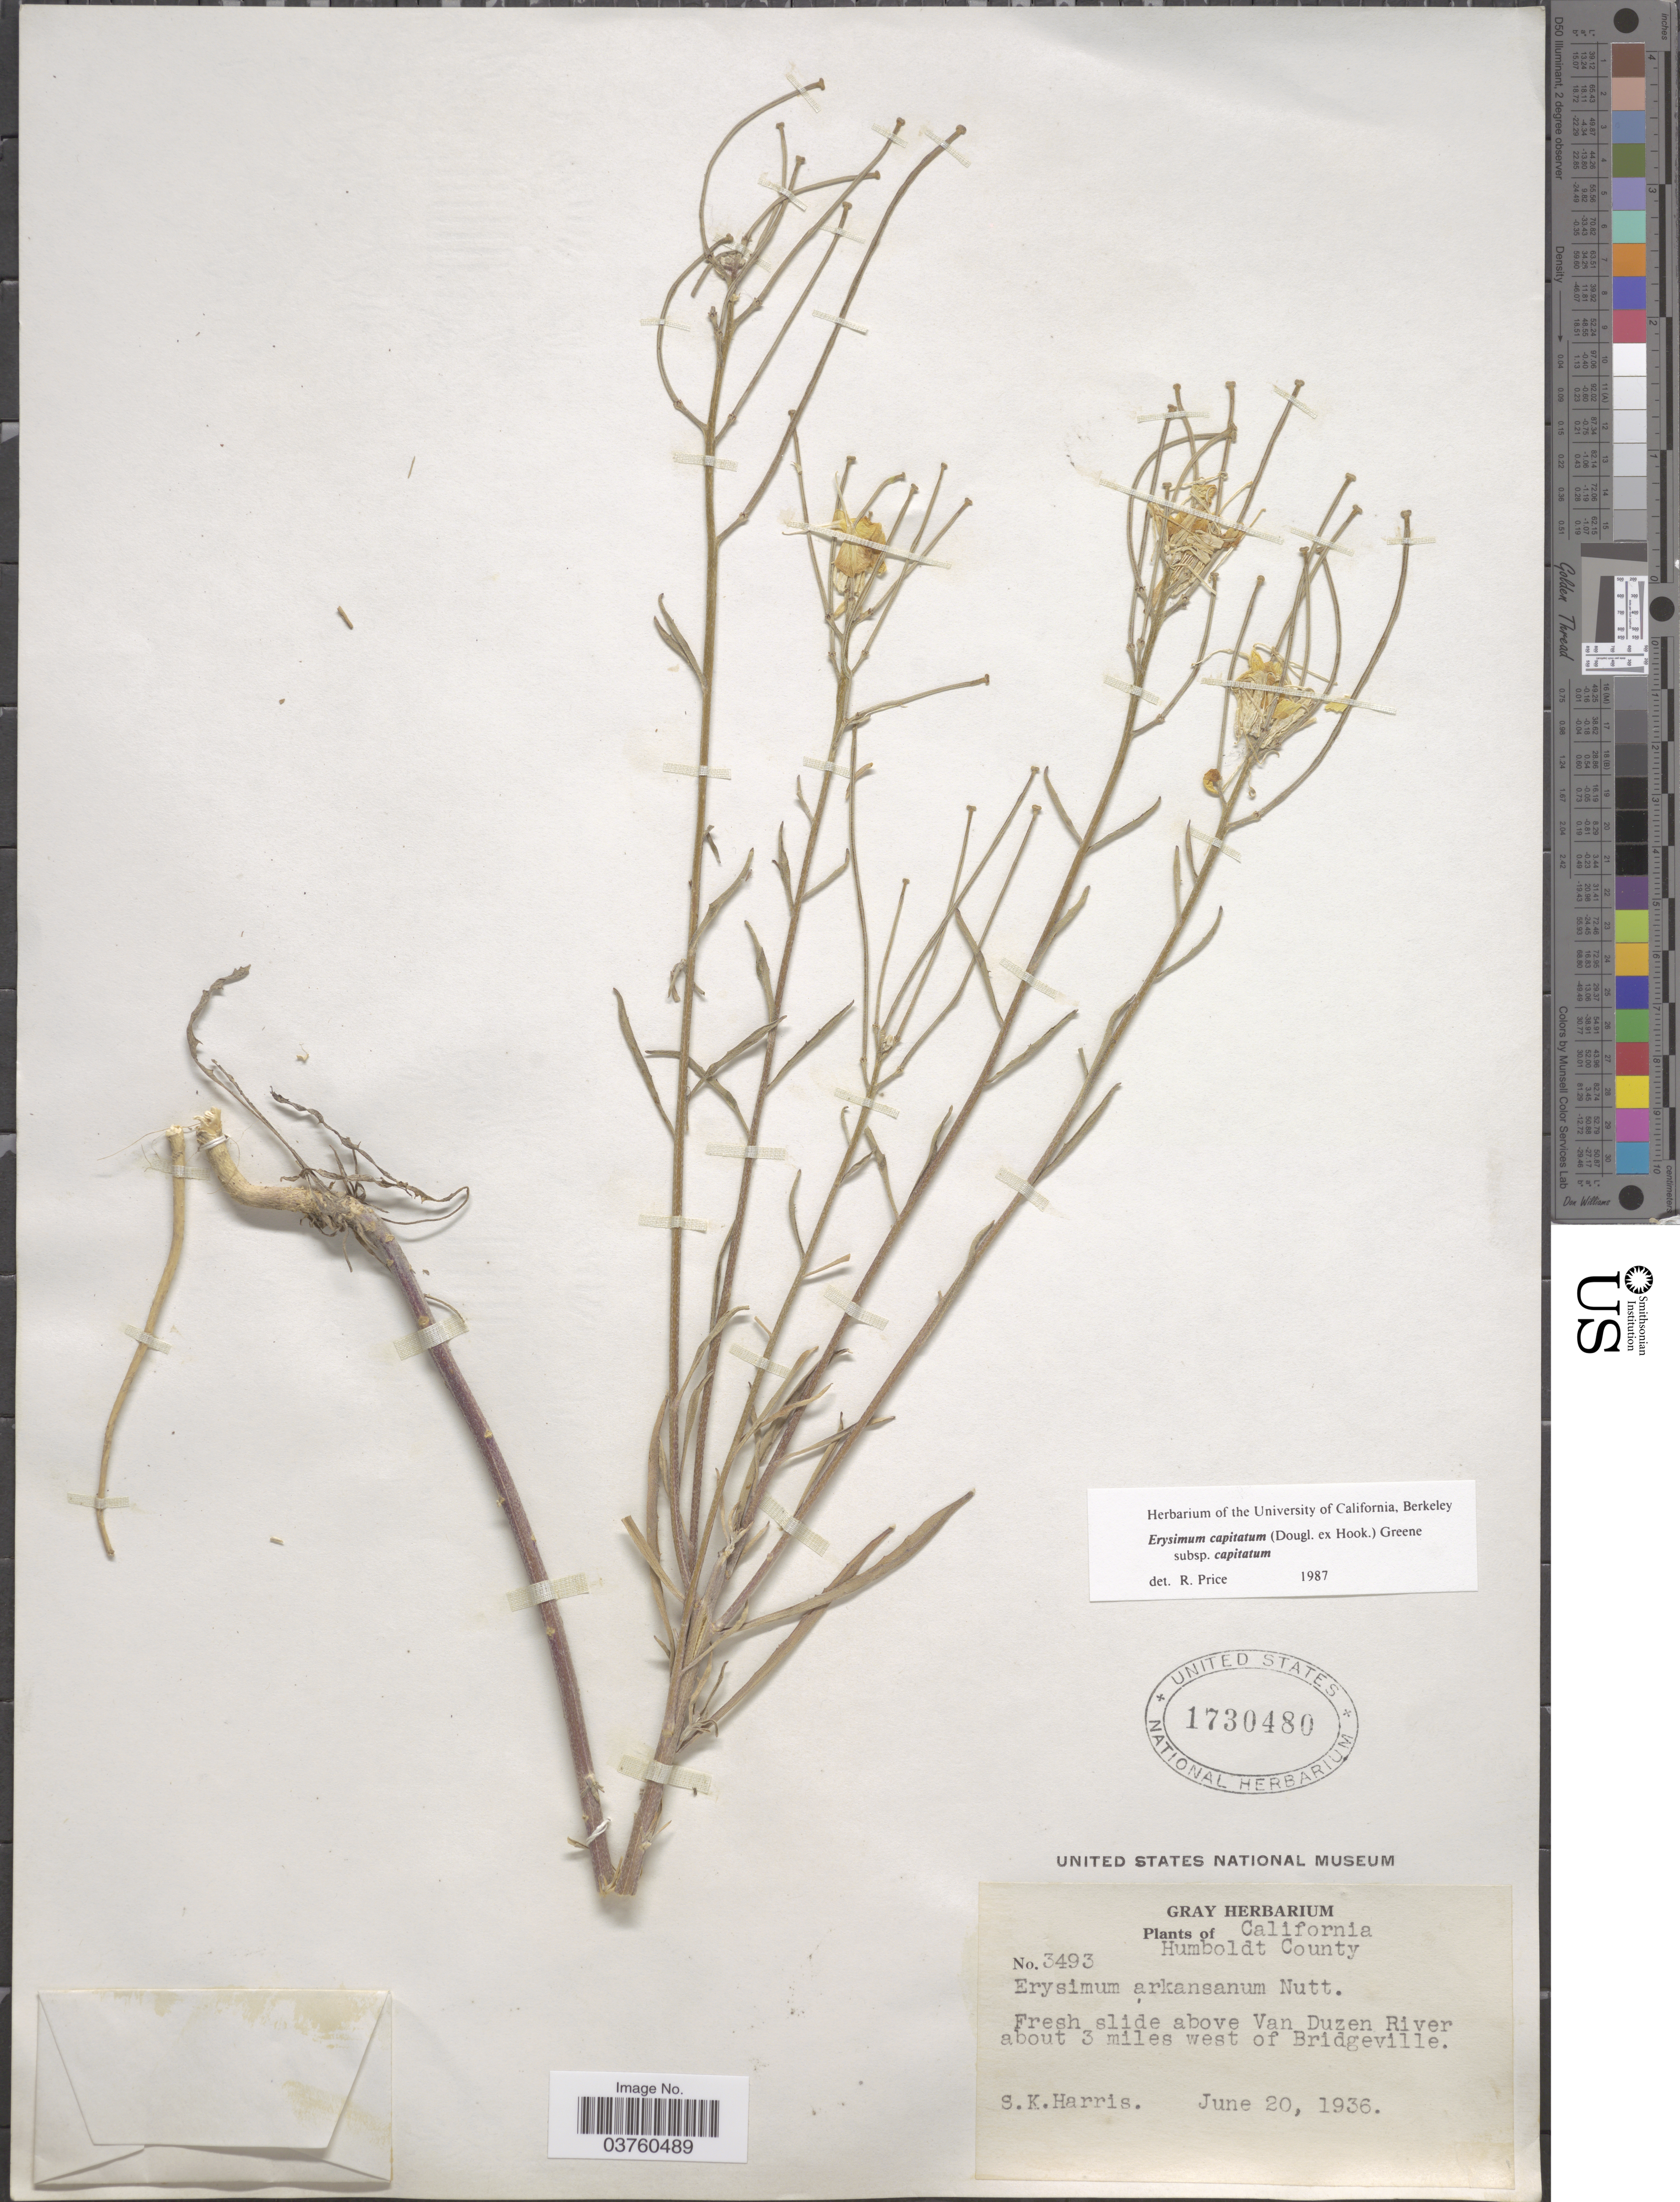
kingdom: Plantae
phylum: Tracheophyta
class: Magnoliopsida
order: Brassicales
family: Brassicaceae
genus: Erysimum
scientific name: Erysimum capitatum subsp. capitatum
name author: (Douglas ex Hook.) Greene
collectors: S. K. Harris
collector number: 3493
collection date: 1936-06-20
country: United States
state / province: California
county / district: Humboldt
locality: Humboldt County. Fresh slide above Van Duzen River about 3 miles west of Bridgeville.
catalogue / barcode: US 1730480